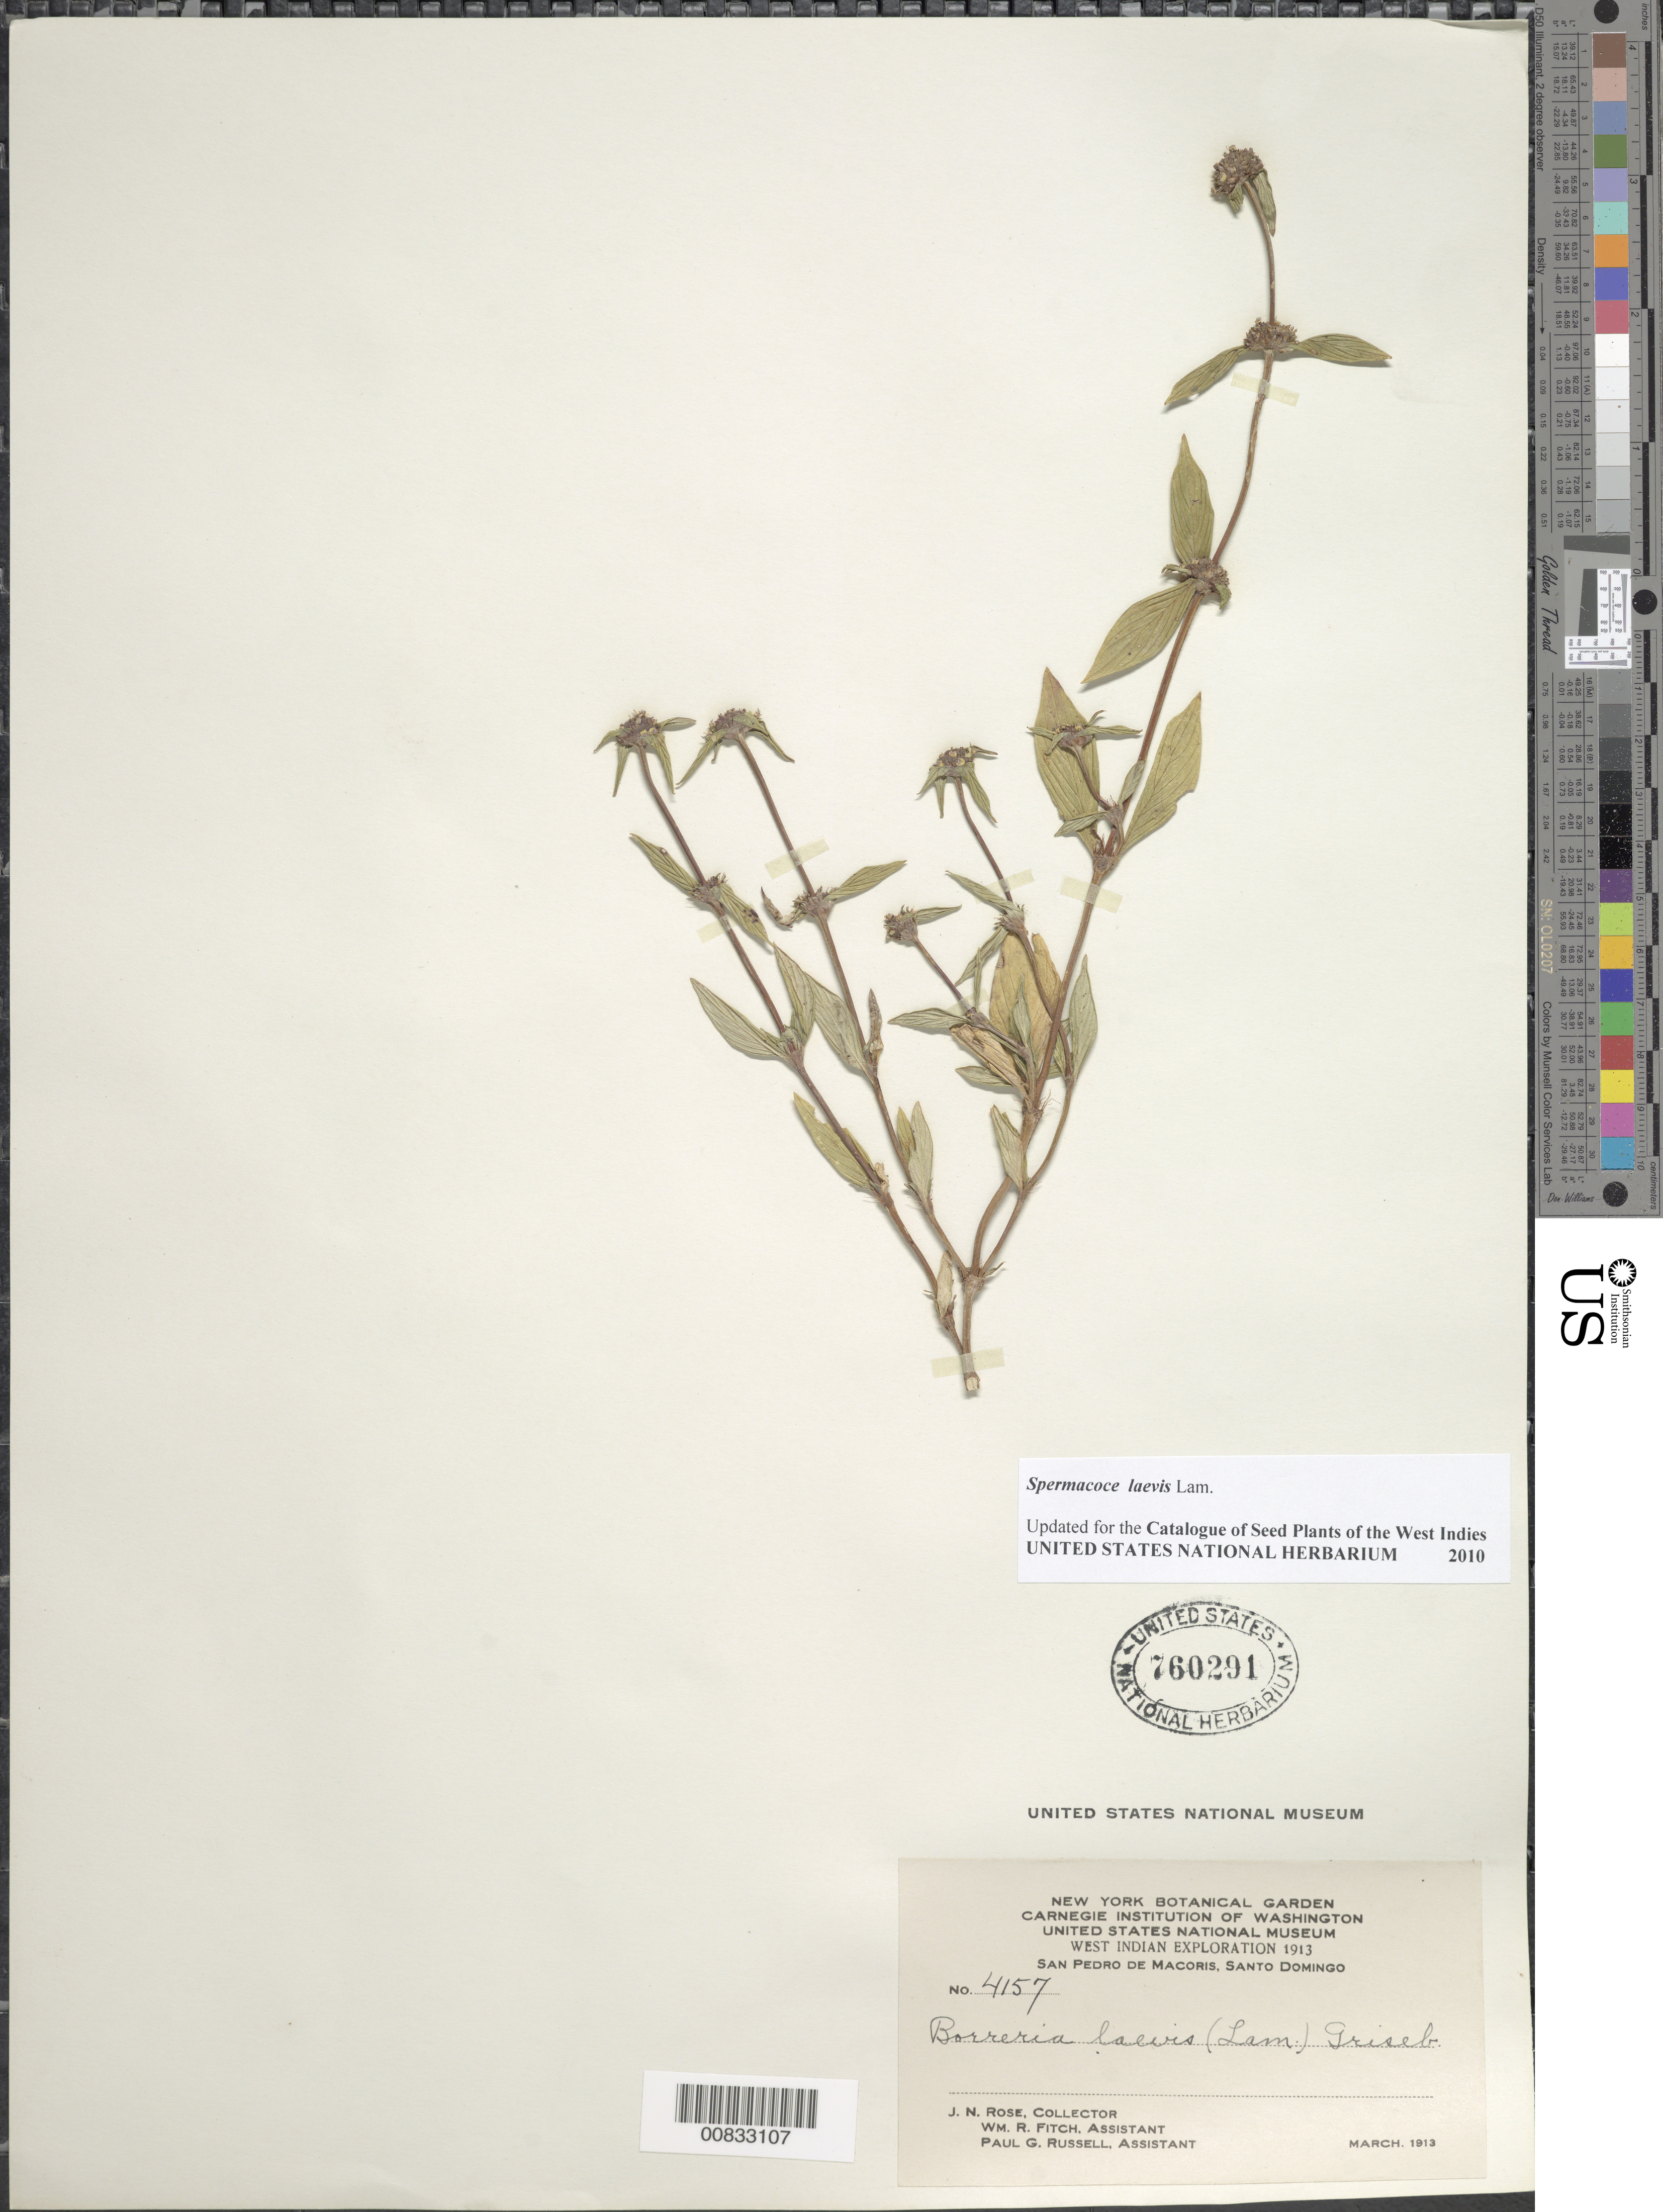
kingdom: Plantae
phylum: Tracheophyta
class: Magnoliopsida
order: Gentianales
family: Rubiaceae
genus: Spermacoce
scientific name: Spermacoce laevis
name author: Lam.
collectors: J. N. Rose, W. R. Fitch & P. G. Russell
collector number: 4157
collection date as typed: Mar 1913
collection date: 1913-03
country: Dominican Republic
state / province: San Pedro de Macoris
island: Hispaniola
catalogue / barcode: US 760291